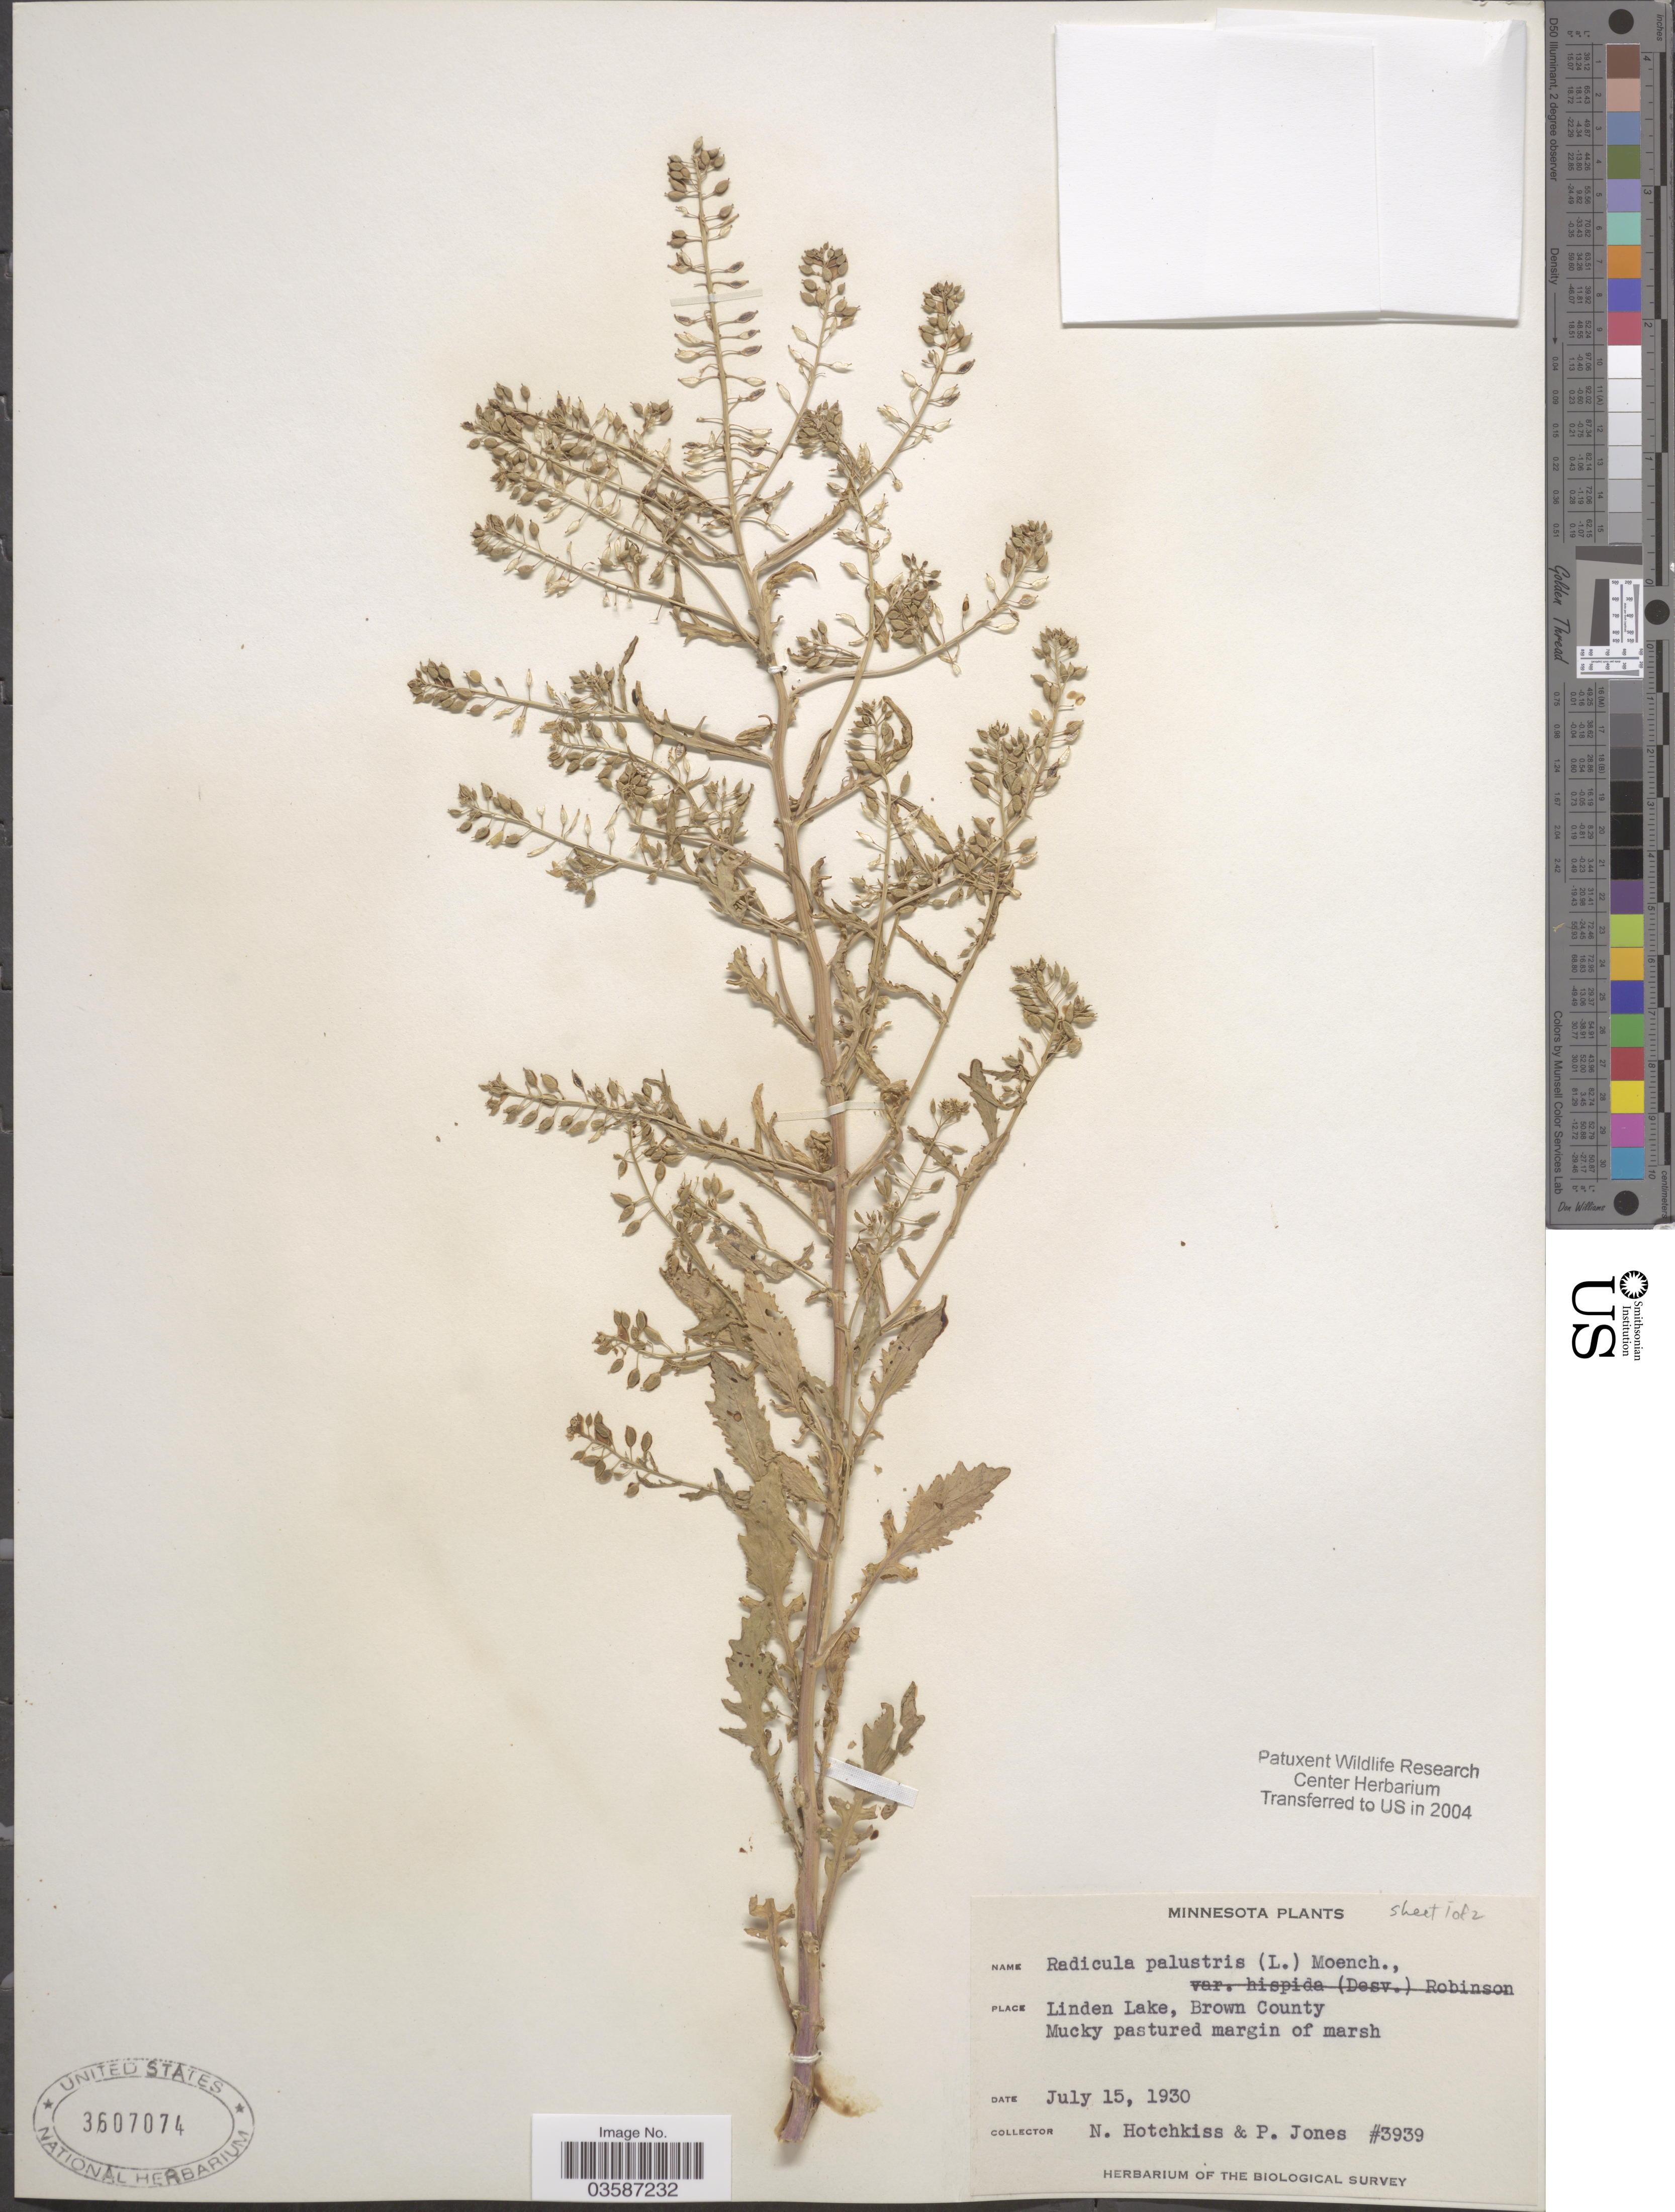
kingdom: Plantae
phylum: Tracheophyta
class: Magnoliopsida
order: Brassicales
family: Brassicaceae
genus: Rorippa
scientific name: Rorippa islandica var. fernaldiana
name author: Butters & Abbe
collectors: N. Hotchkiss & P. Jones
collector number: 3939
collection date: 1930-07-15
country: United States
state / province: Minnesota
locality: Linden Lake, Brown County.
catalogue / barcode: US 3607074